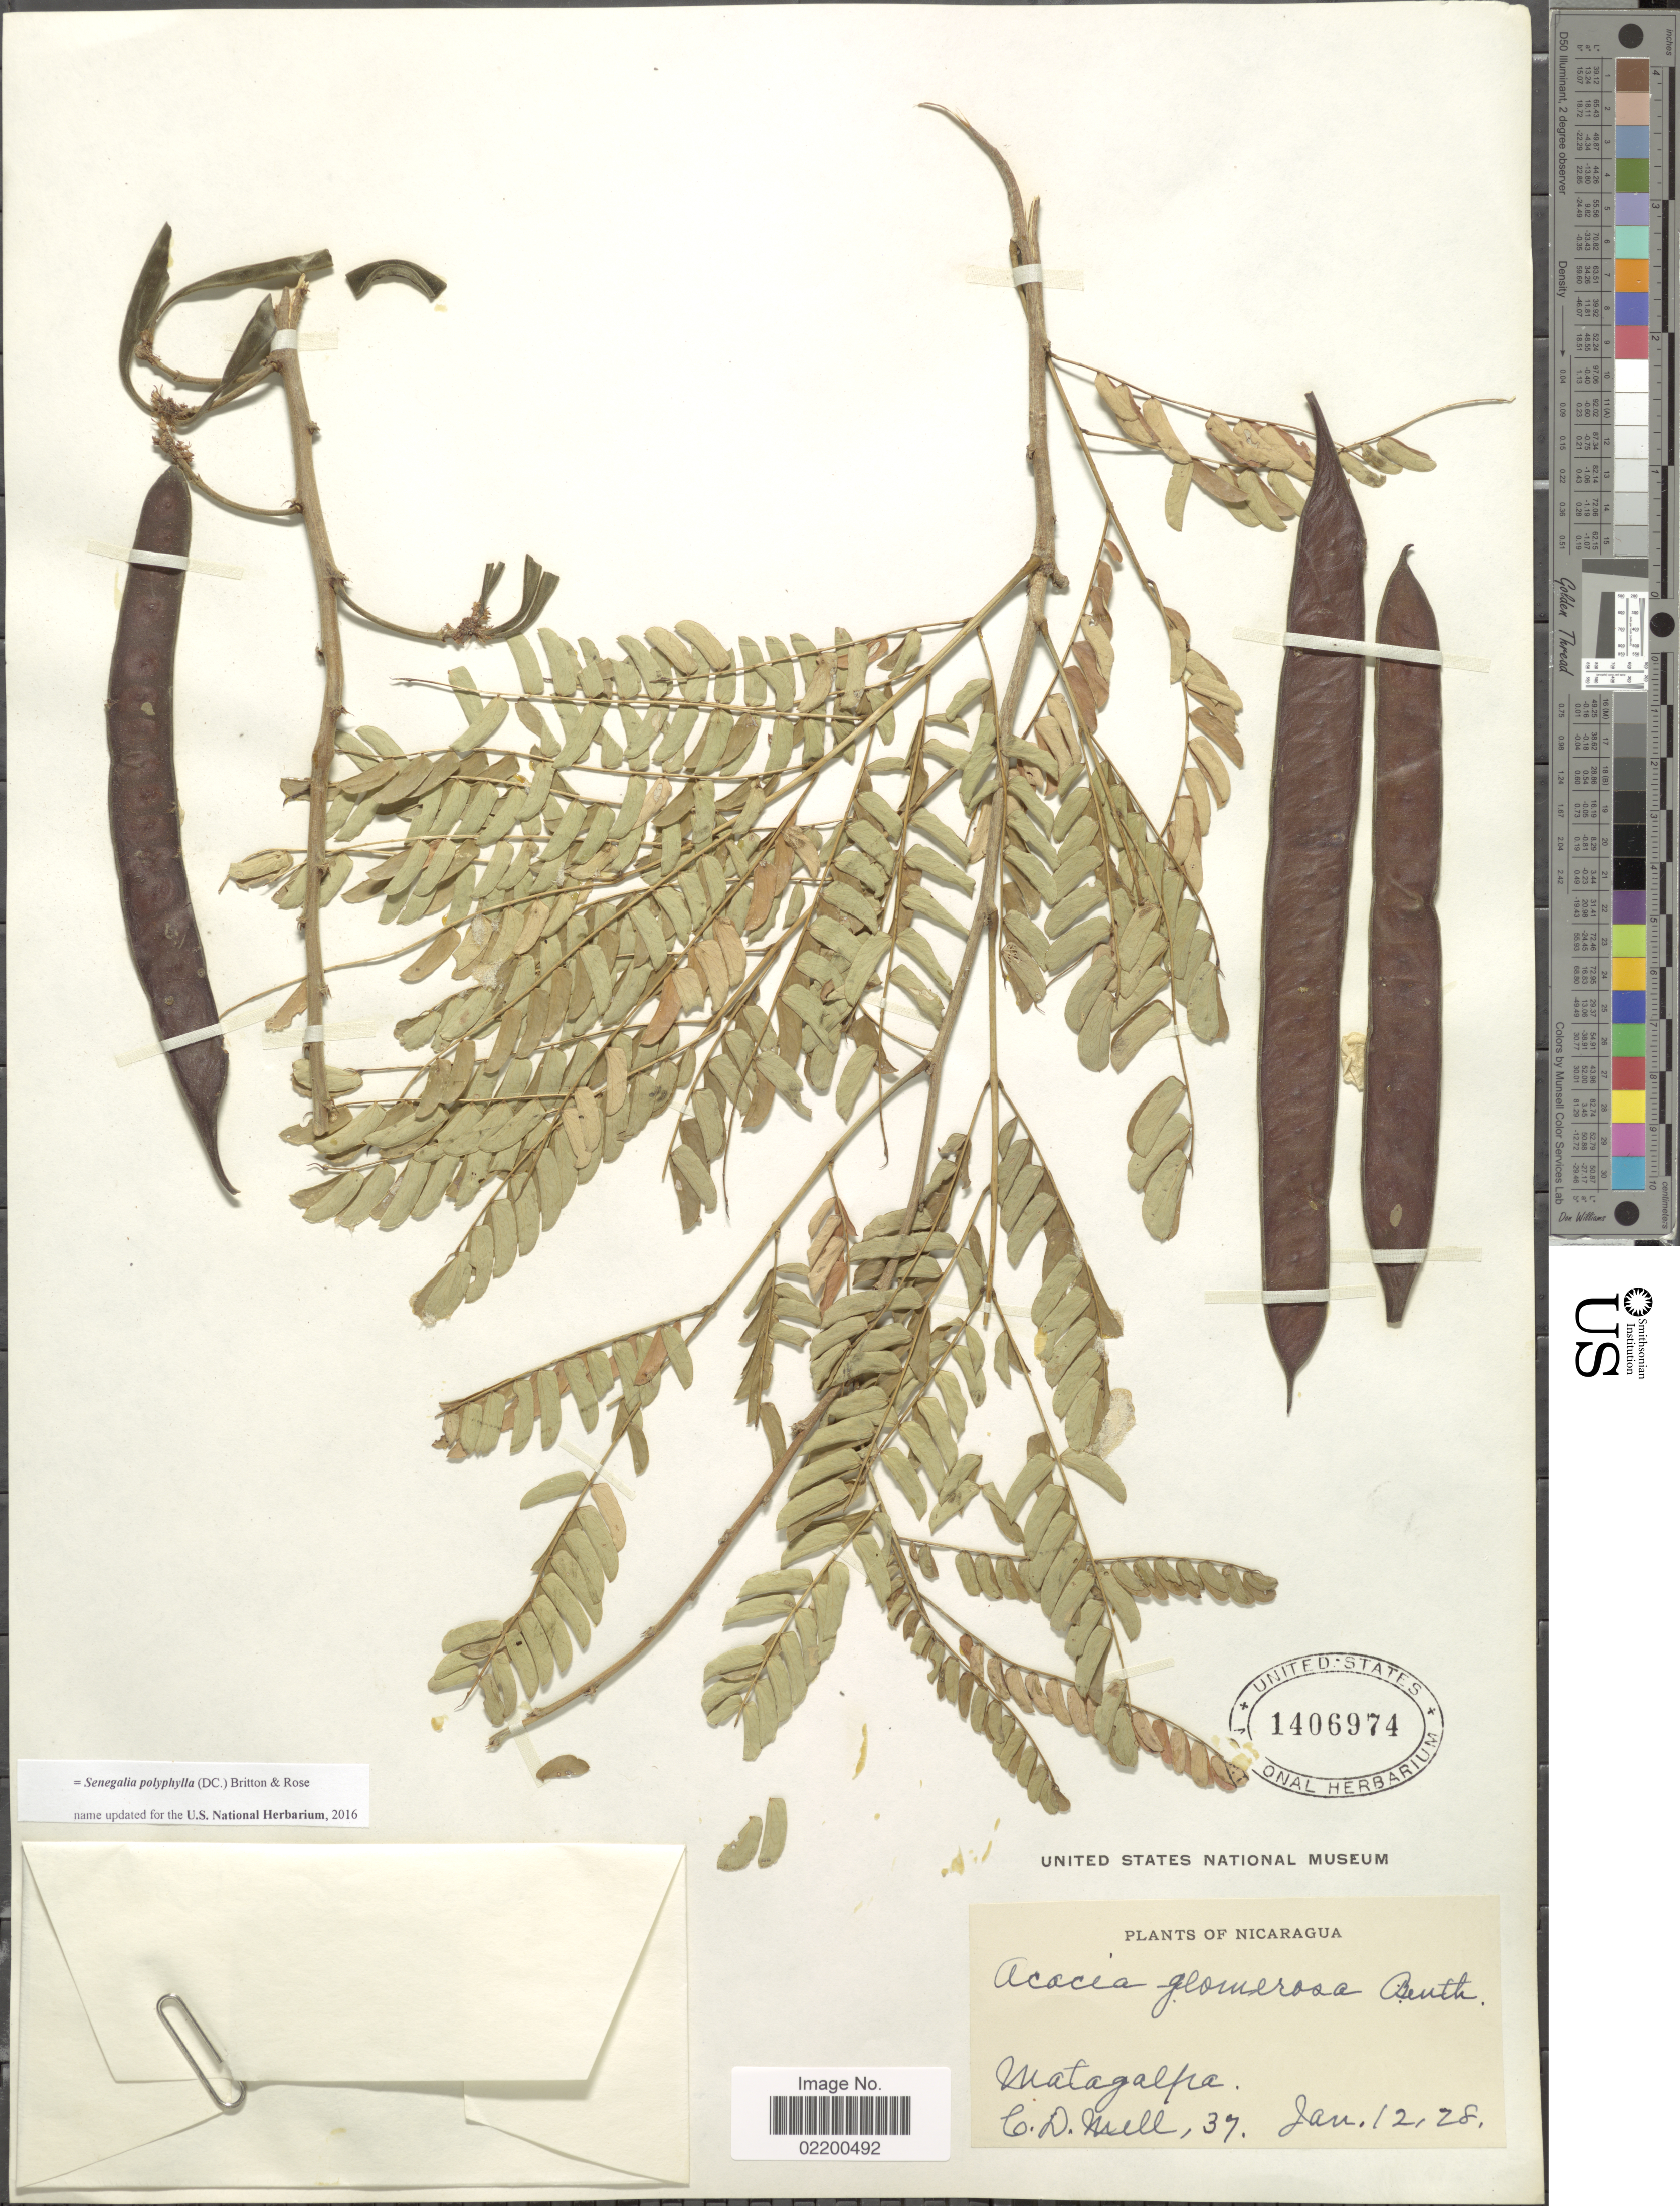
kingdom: Plantae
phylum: Tracheophyta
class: Magnoliopsida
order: Fabales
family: Fabaceae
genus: Senegalia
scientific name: Senegalia rhytidocarpa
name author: (L. Rico) Seigler & Ebinger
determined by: Santos, V. Terra dos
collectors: C. D. Mill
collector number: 37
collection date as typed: Transcribed d/m/y: 12/1/28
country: Nicaragua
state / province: Matagalpa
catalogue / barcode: US 1406974